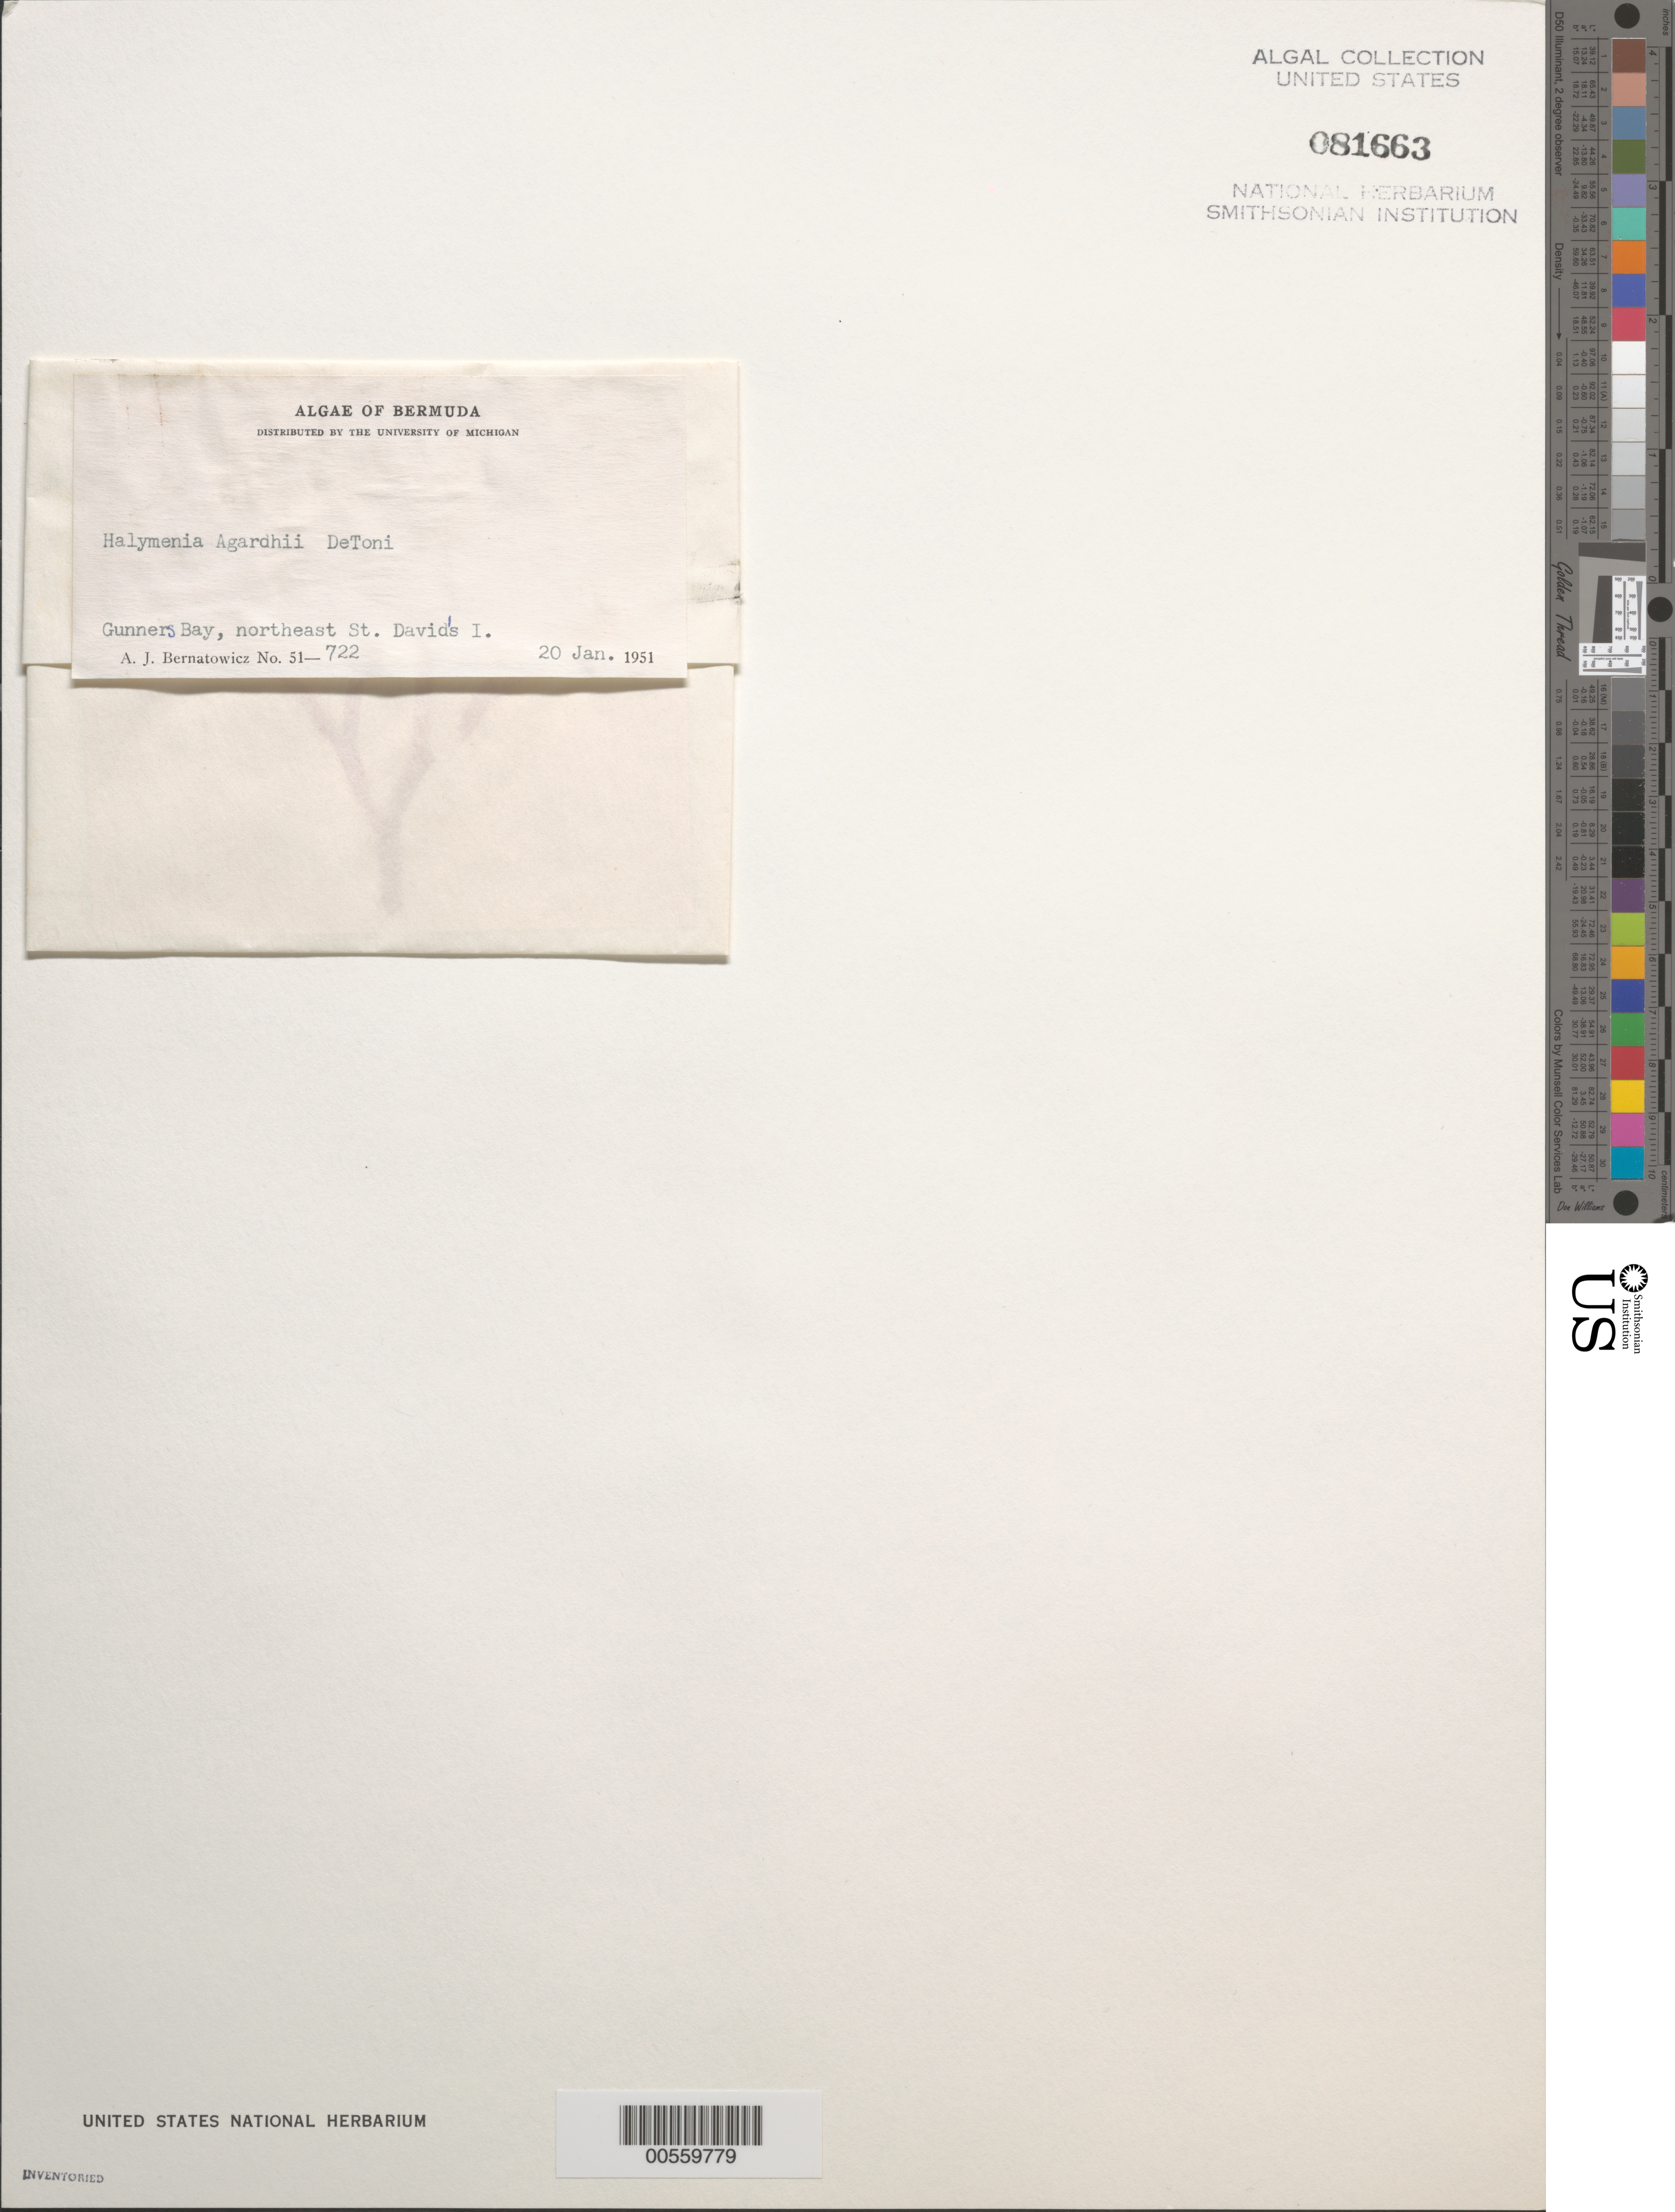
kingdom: Plantae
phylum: Rhodophyta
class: Florideophyceae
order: Sebdeniales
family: Sebdeniaceae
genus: Sebdenia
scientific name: Sebdenia flabellata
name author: (J. Agardh) P.G. Parkinson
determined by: Algae name updating Project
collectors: A. Bernatowicz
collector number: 51-722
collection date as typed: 20 Jan 1951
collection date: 1951-01-20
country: Bermuda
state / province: Saint George's (parish)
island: St. David's Island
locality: Gunners Bay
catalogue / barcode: US 81663